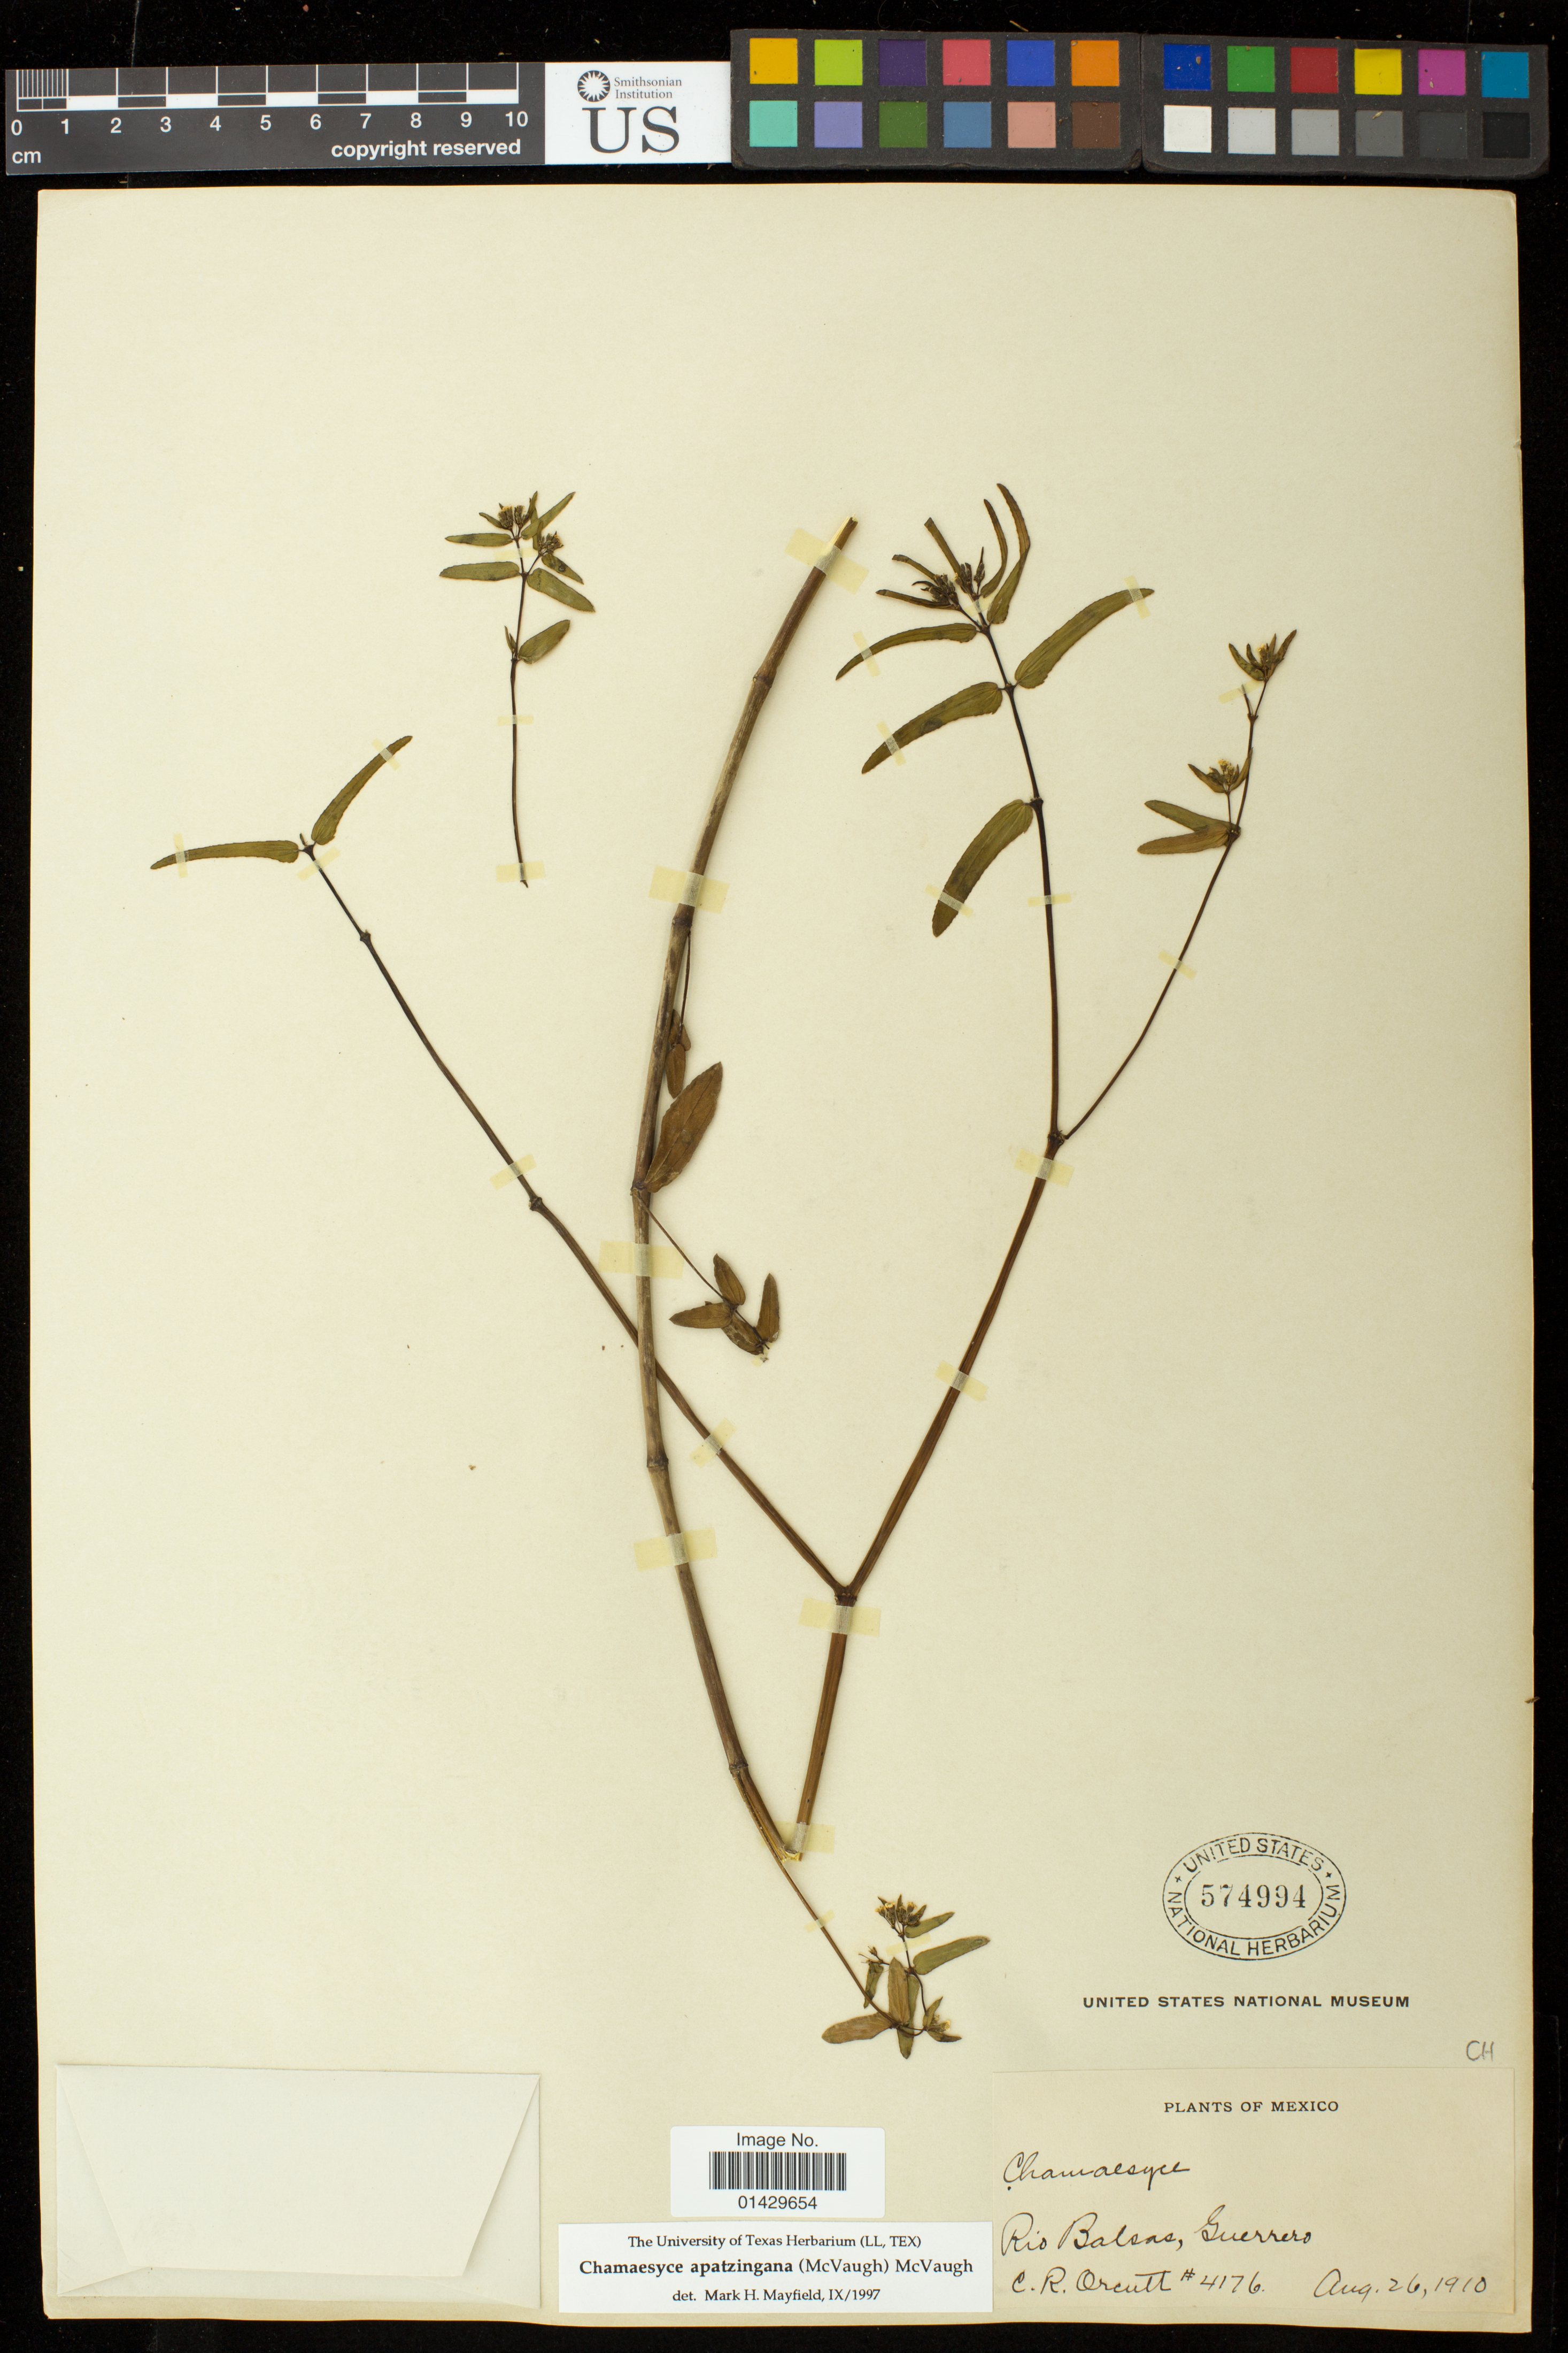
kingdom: Plantae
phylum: Tracheophyta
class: Magnoliopsida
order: Malpighiales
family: Euphorbiaceae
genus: Euphorbia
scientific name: Euphorbia apatzingana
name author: McVaugh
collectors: C. R. Orcutt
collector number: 4176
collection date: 1910-08-26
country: Mexico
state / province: Guerrero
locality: Rio Balsas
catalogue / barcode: US 574994